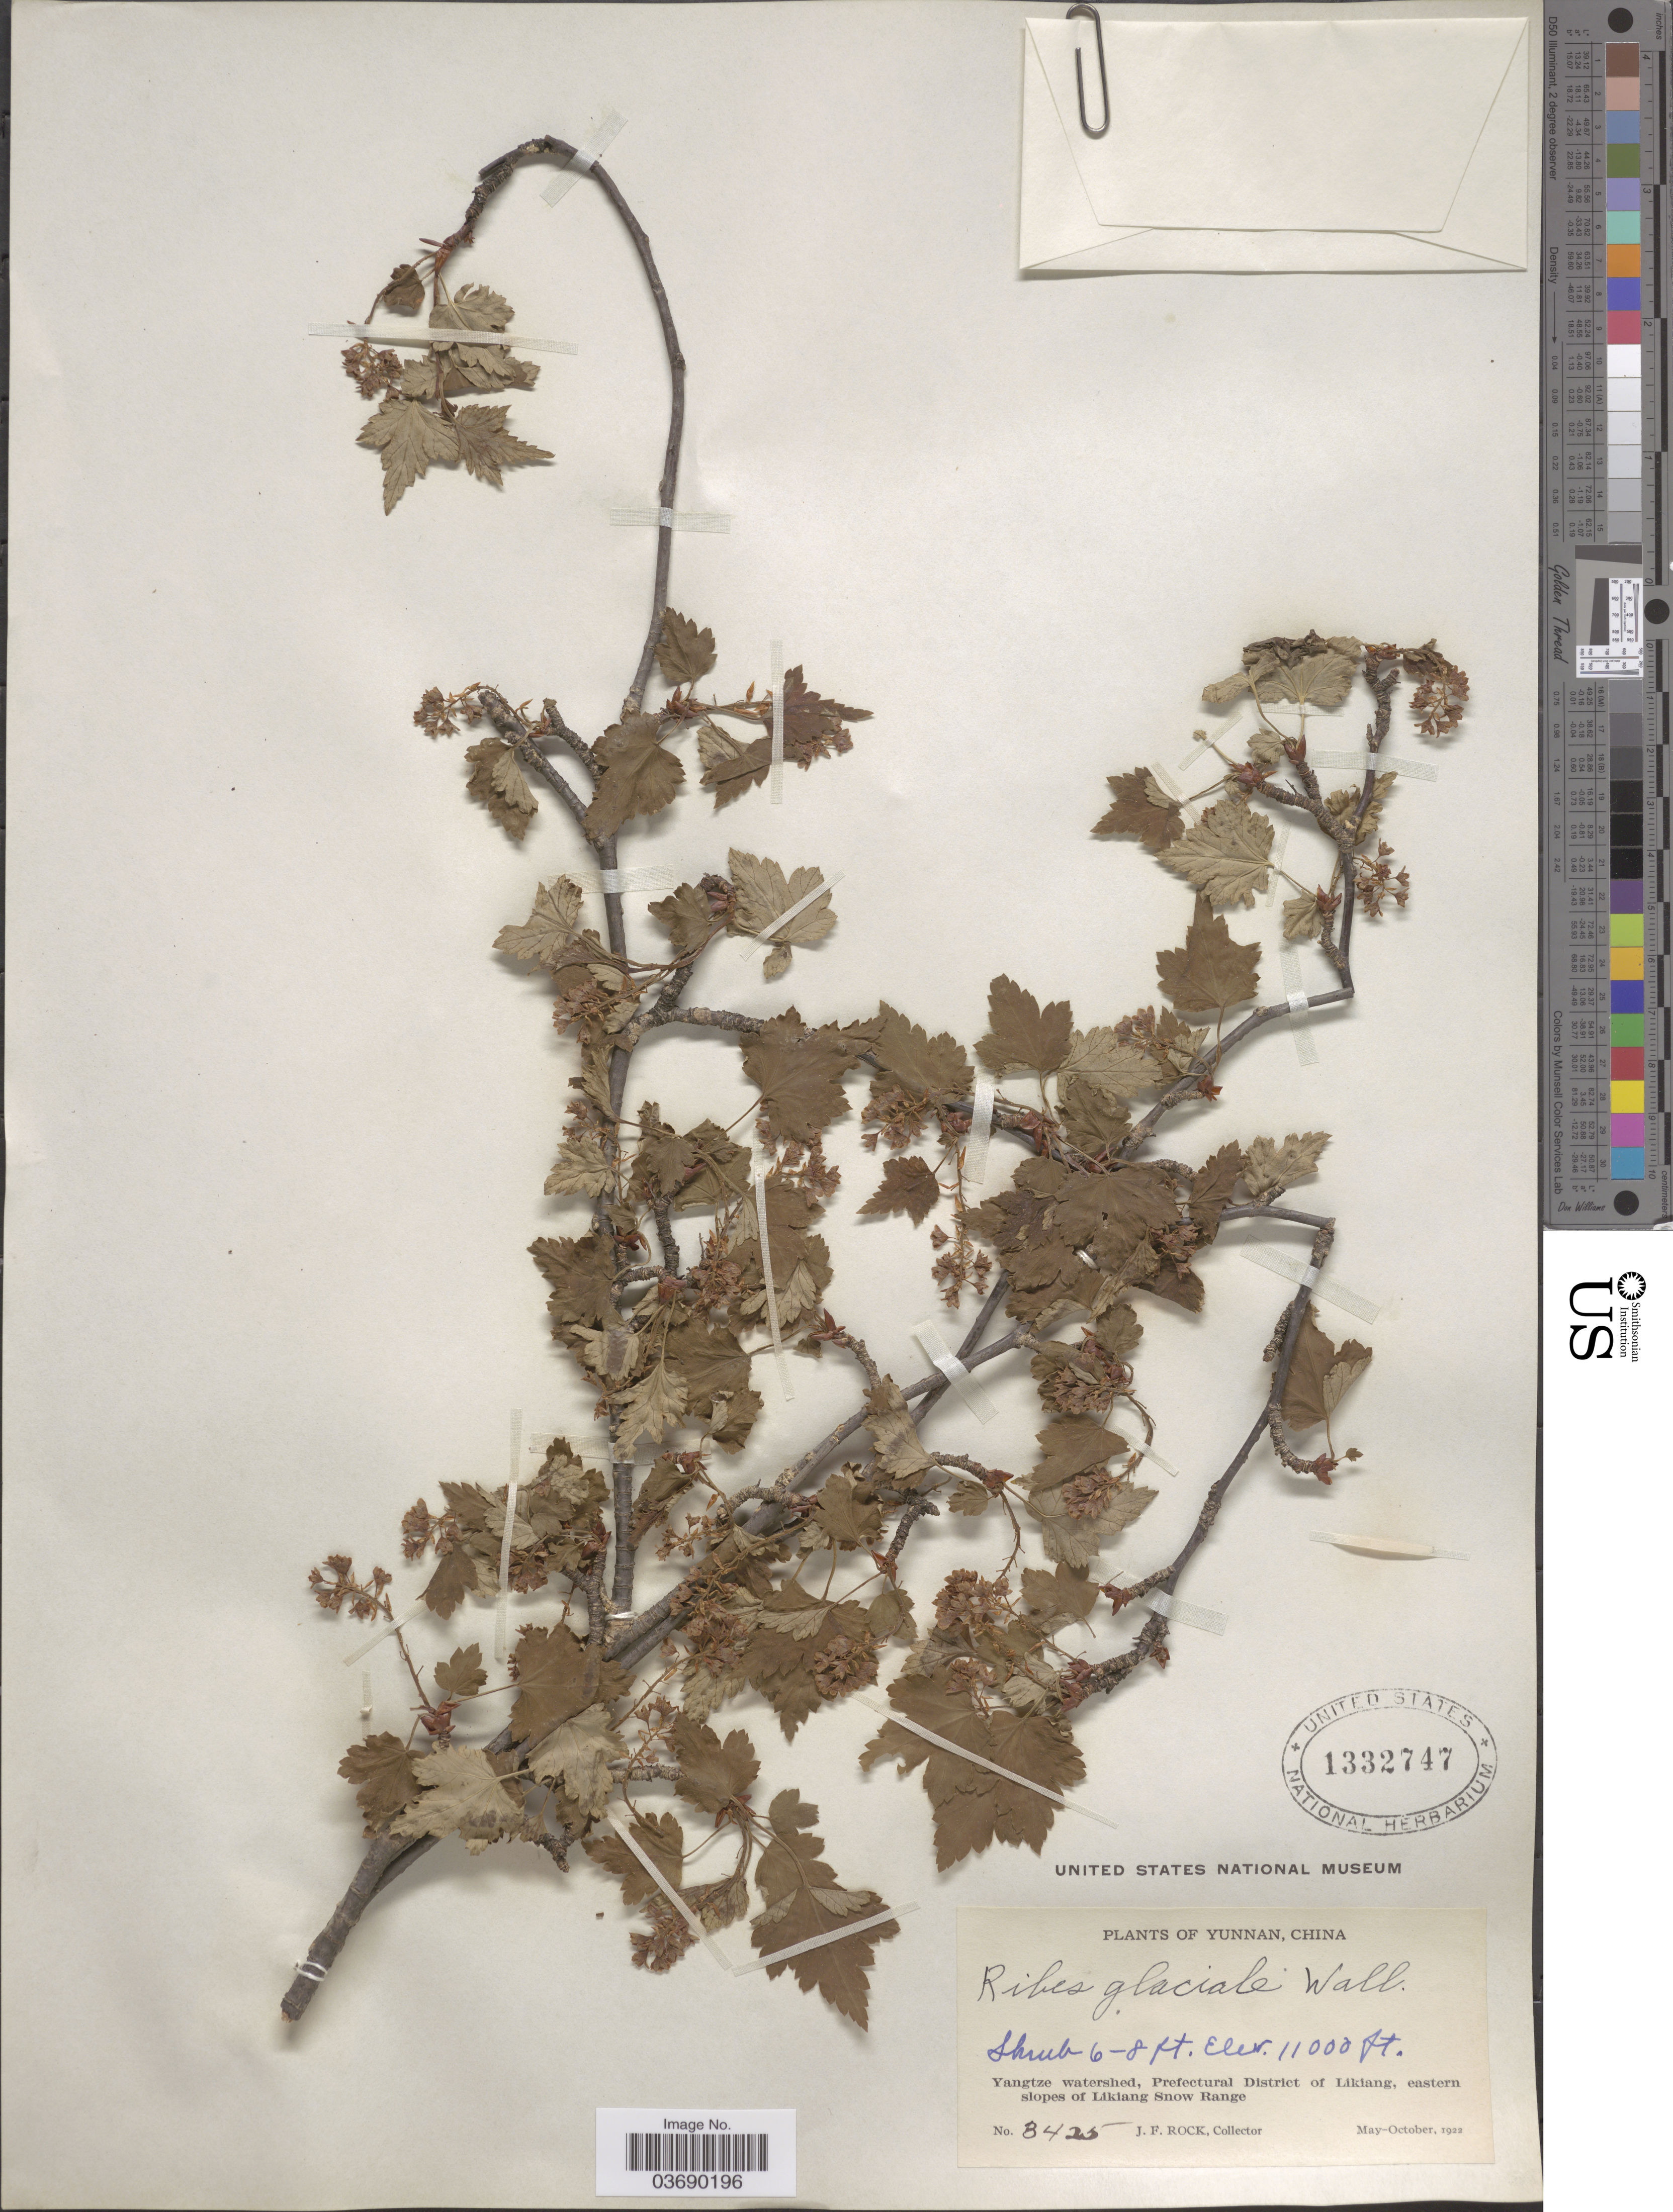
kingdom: Plantae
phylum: Tracheophyta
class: Magnoliopsida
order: Saxifragales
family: Grossulariaceae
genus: Ribes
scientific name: Ribes glaciale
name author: Wall.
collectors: J. Rock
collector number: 3425*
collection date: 1922-05/1922-10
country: China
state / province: Yunnan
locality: Yangtze watershed, Prefectural District of Likiang, eastern slopes of Likiang Snow Range.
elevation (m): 3353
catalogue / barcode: US 1332747